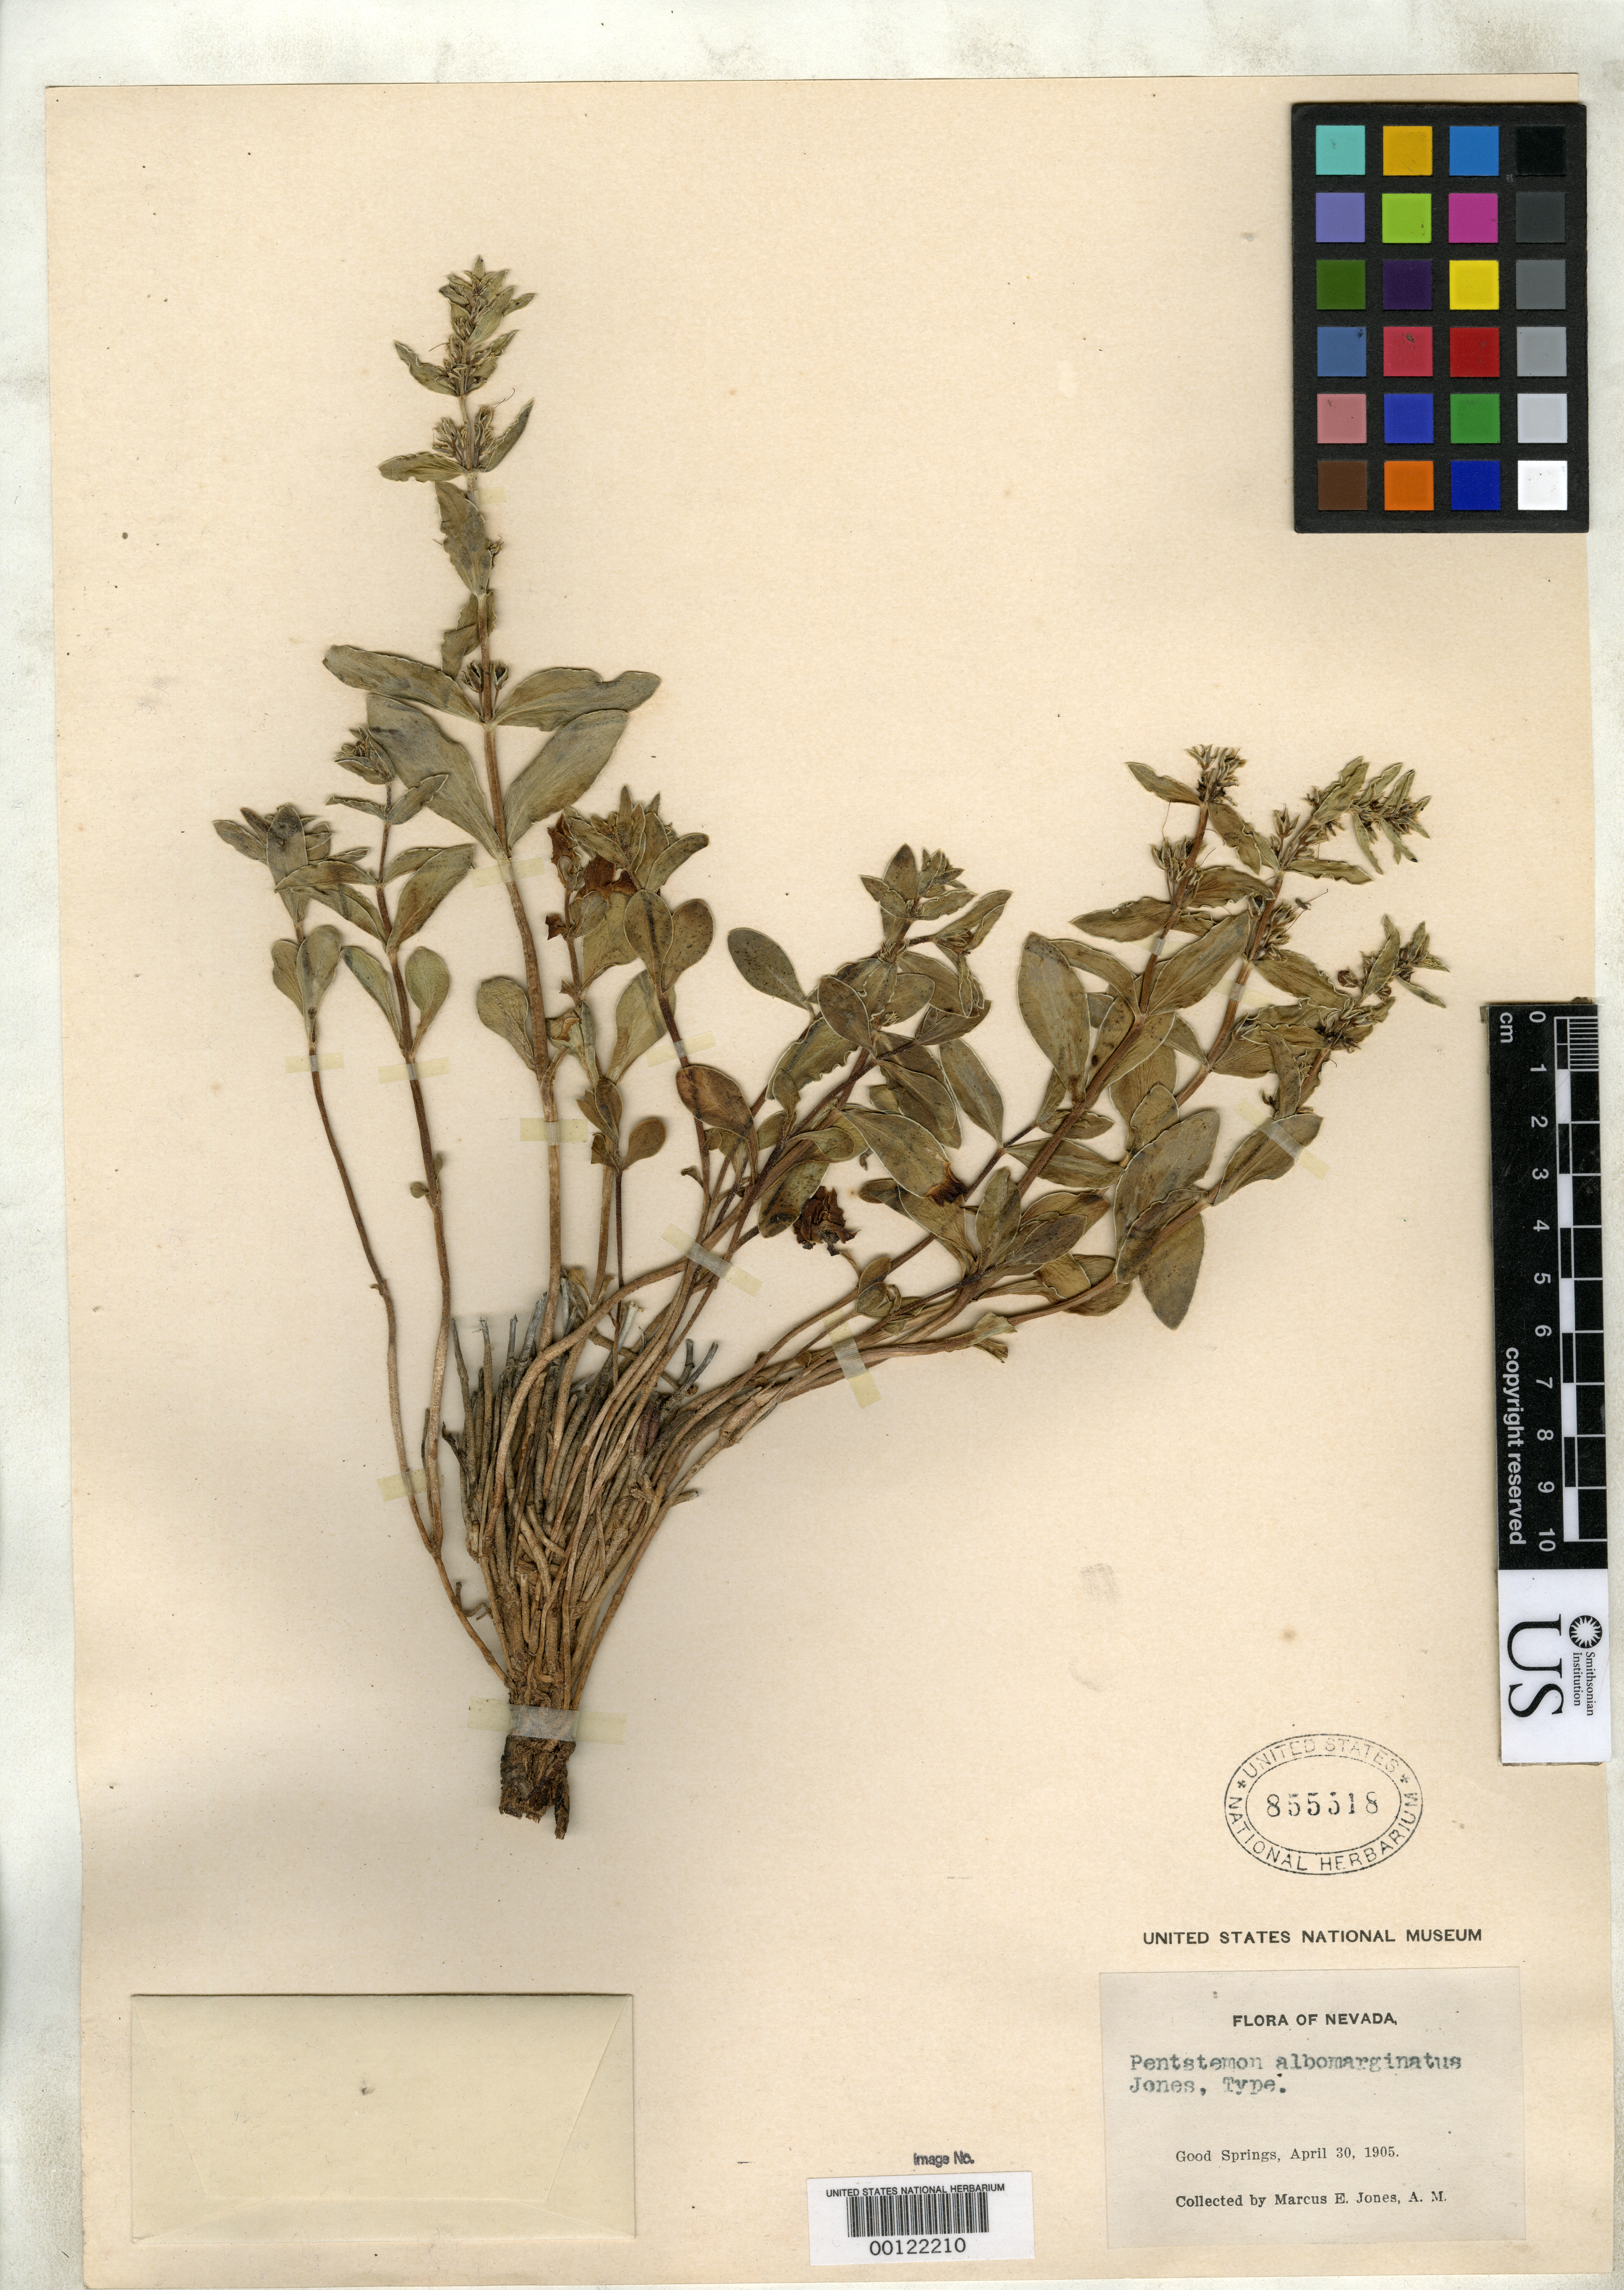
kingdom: Plantae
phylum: Tracheophyta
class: Magnoliopsida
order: Lamiales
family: Plantaginaceae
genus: Penstemon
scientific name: Penstemon albomarginatus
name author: M.E. Jones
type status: Isotype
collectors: M. E. Jones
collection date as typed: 30 Apr 1905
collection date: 1905-04-30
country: United States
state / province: Nevada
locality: Good Springs.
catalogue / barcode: US 855518